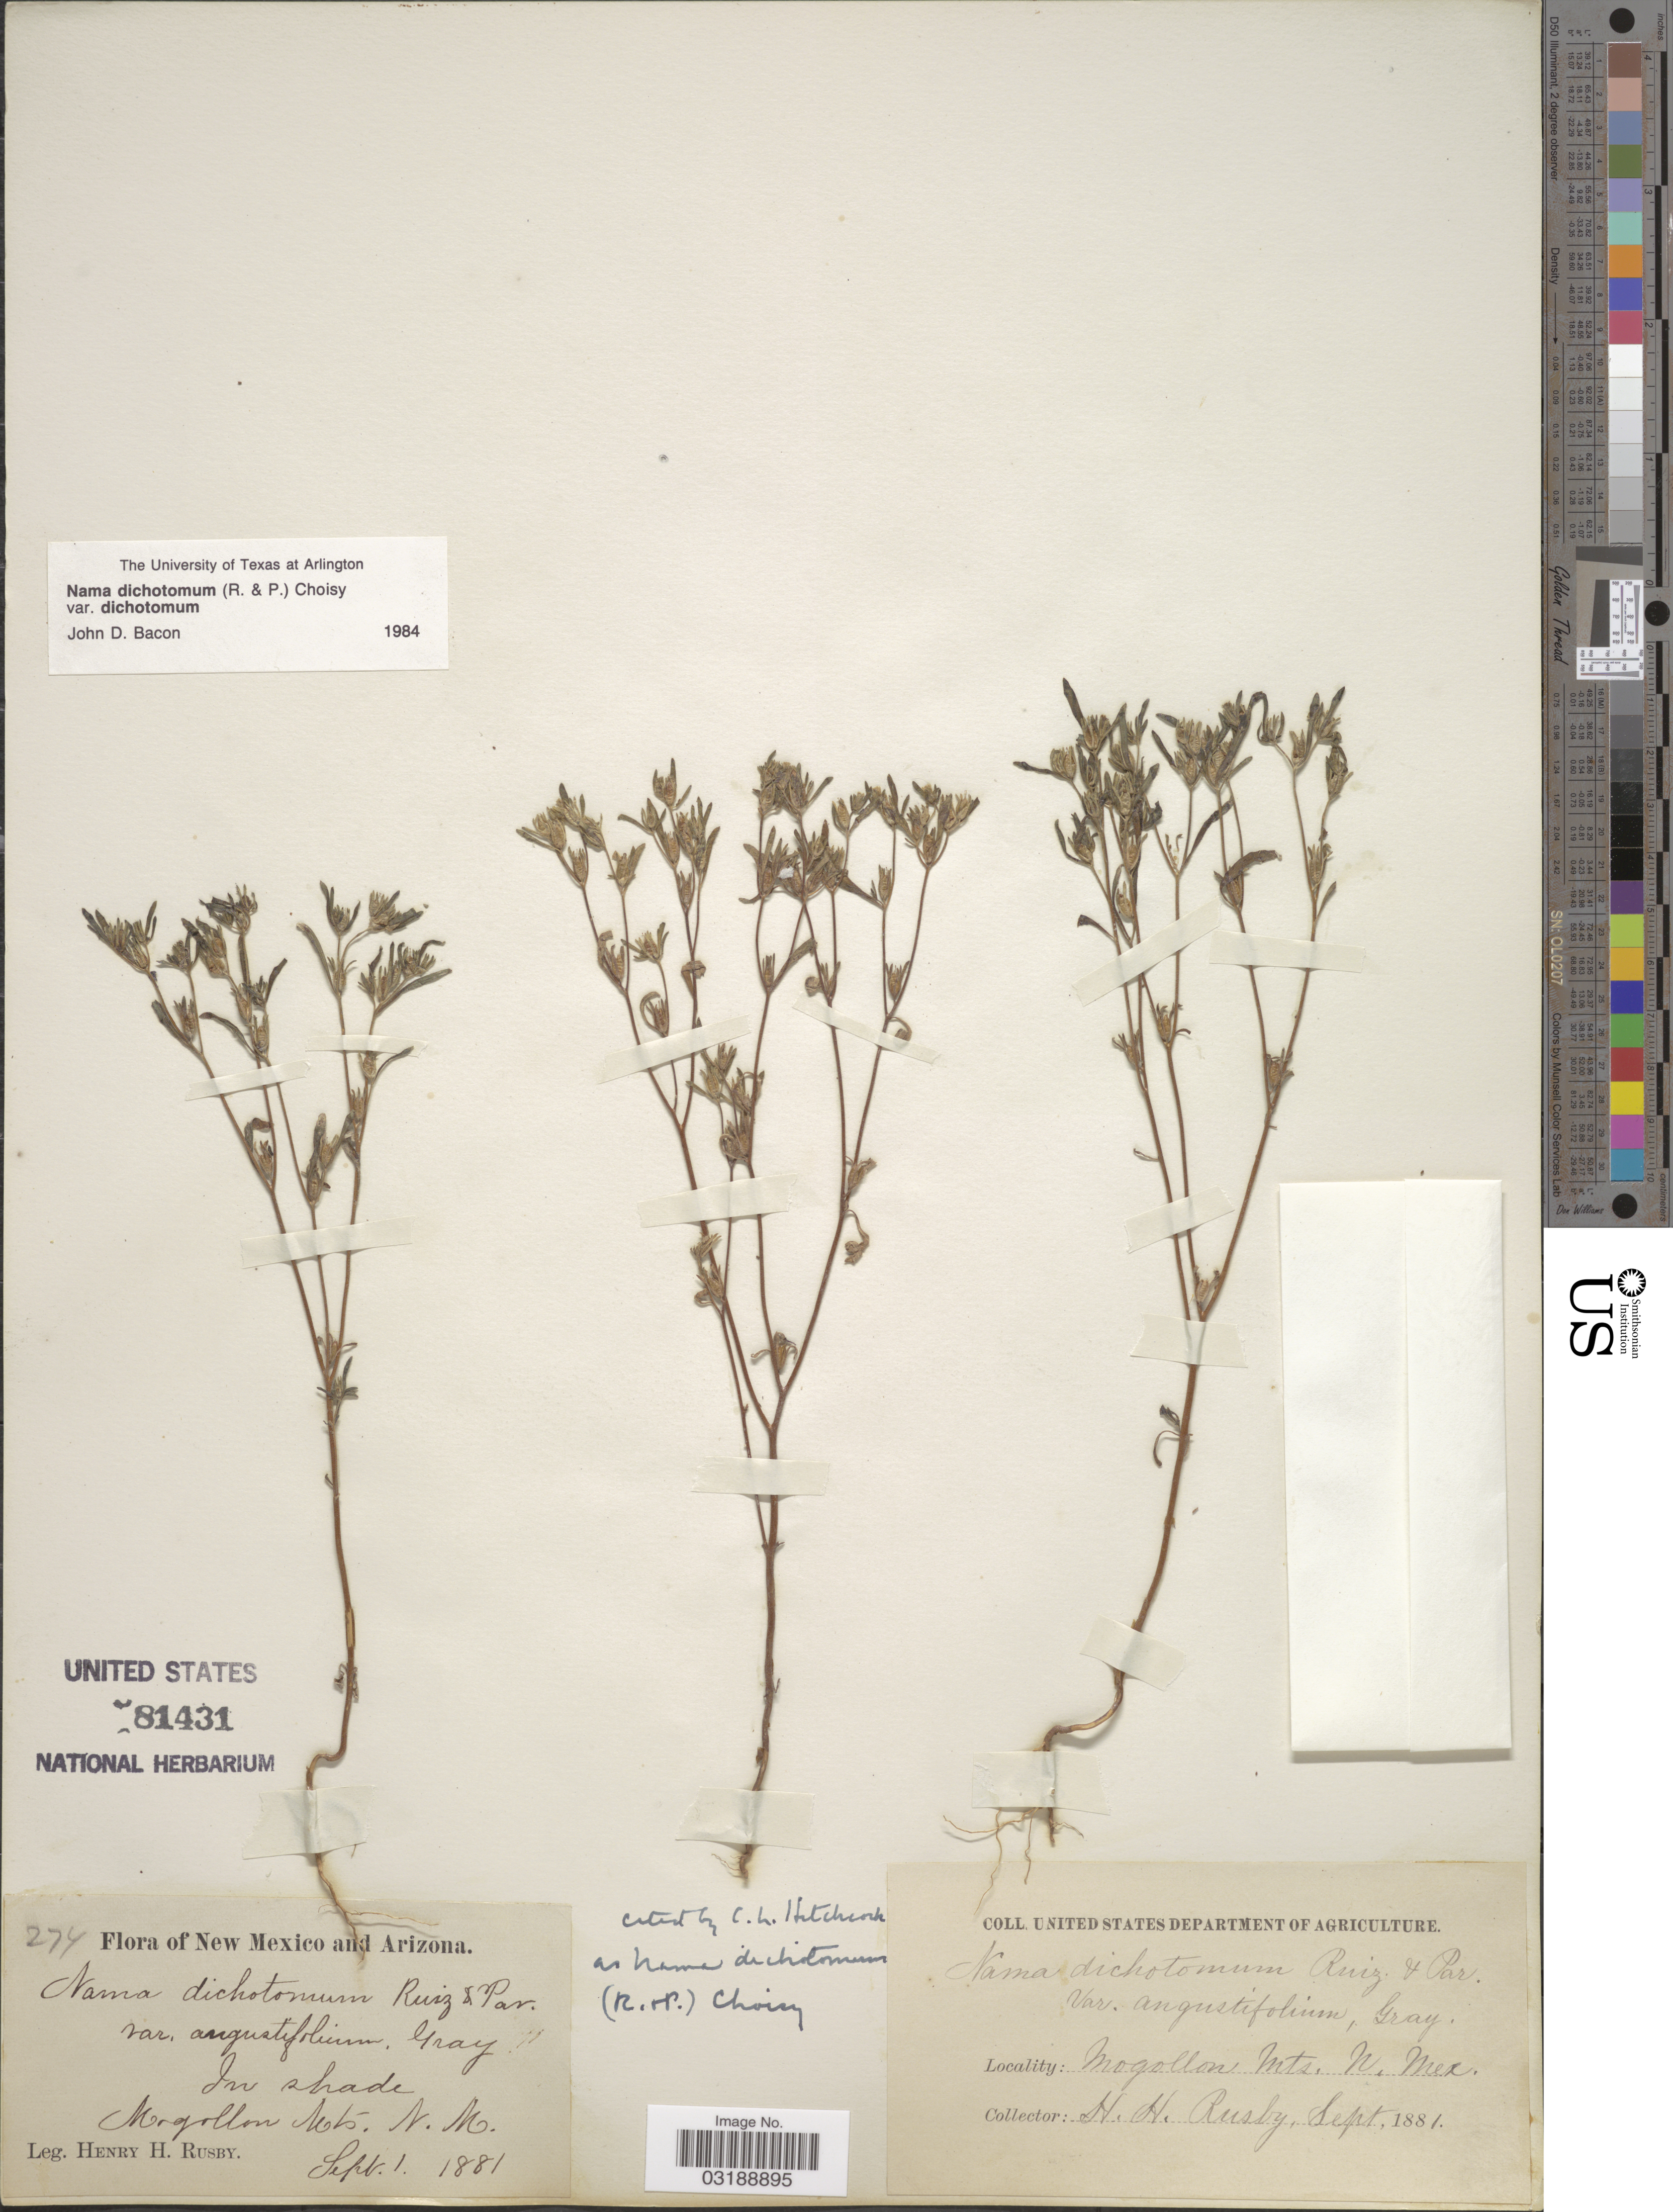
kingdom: Plantae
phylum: Tracheophyta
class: Magnoliopsida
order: Boraginales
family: Namaceae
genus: Nama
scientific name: Nama dichotoma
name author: (Ruiz & Pav.) Choisy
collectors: H. H. Rusby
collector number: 274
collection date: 1881-09-01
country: United States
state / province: New Mexico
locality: In shade Morgollon Mts.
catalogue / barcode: US 81431